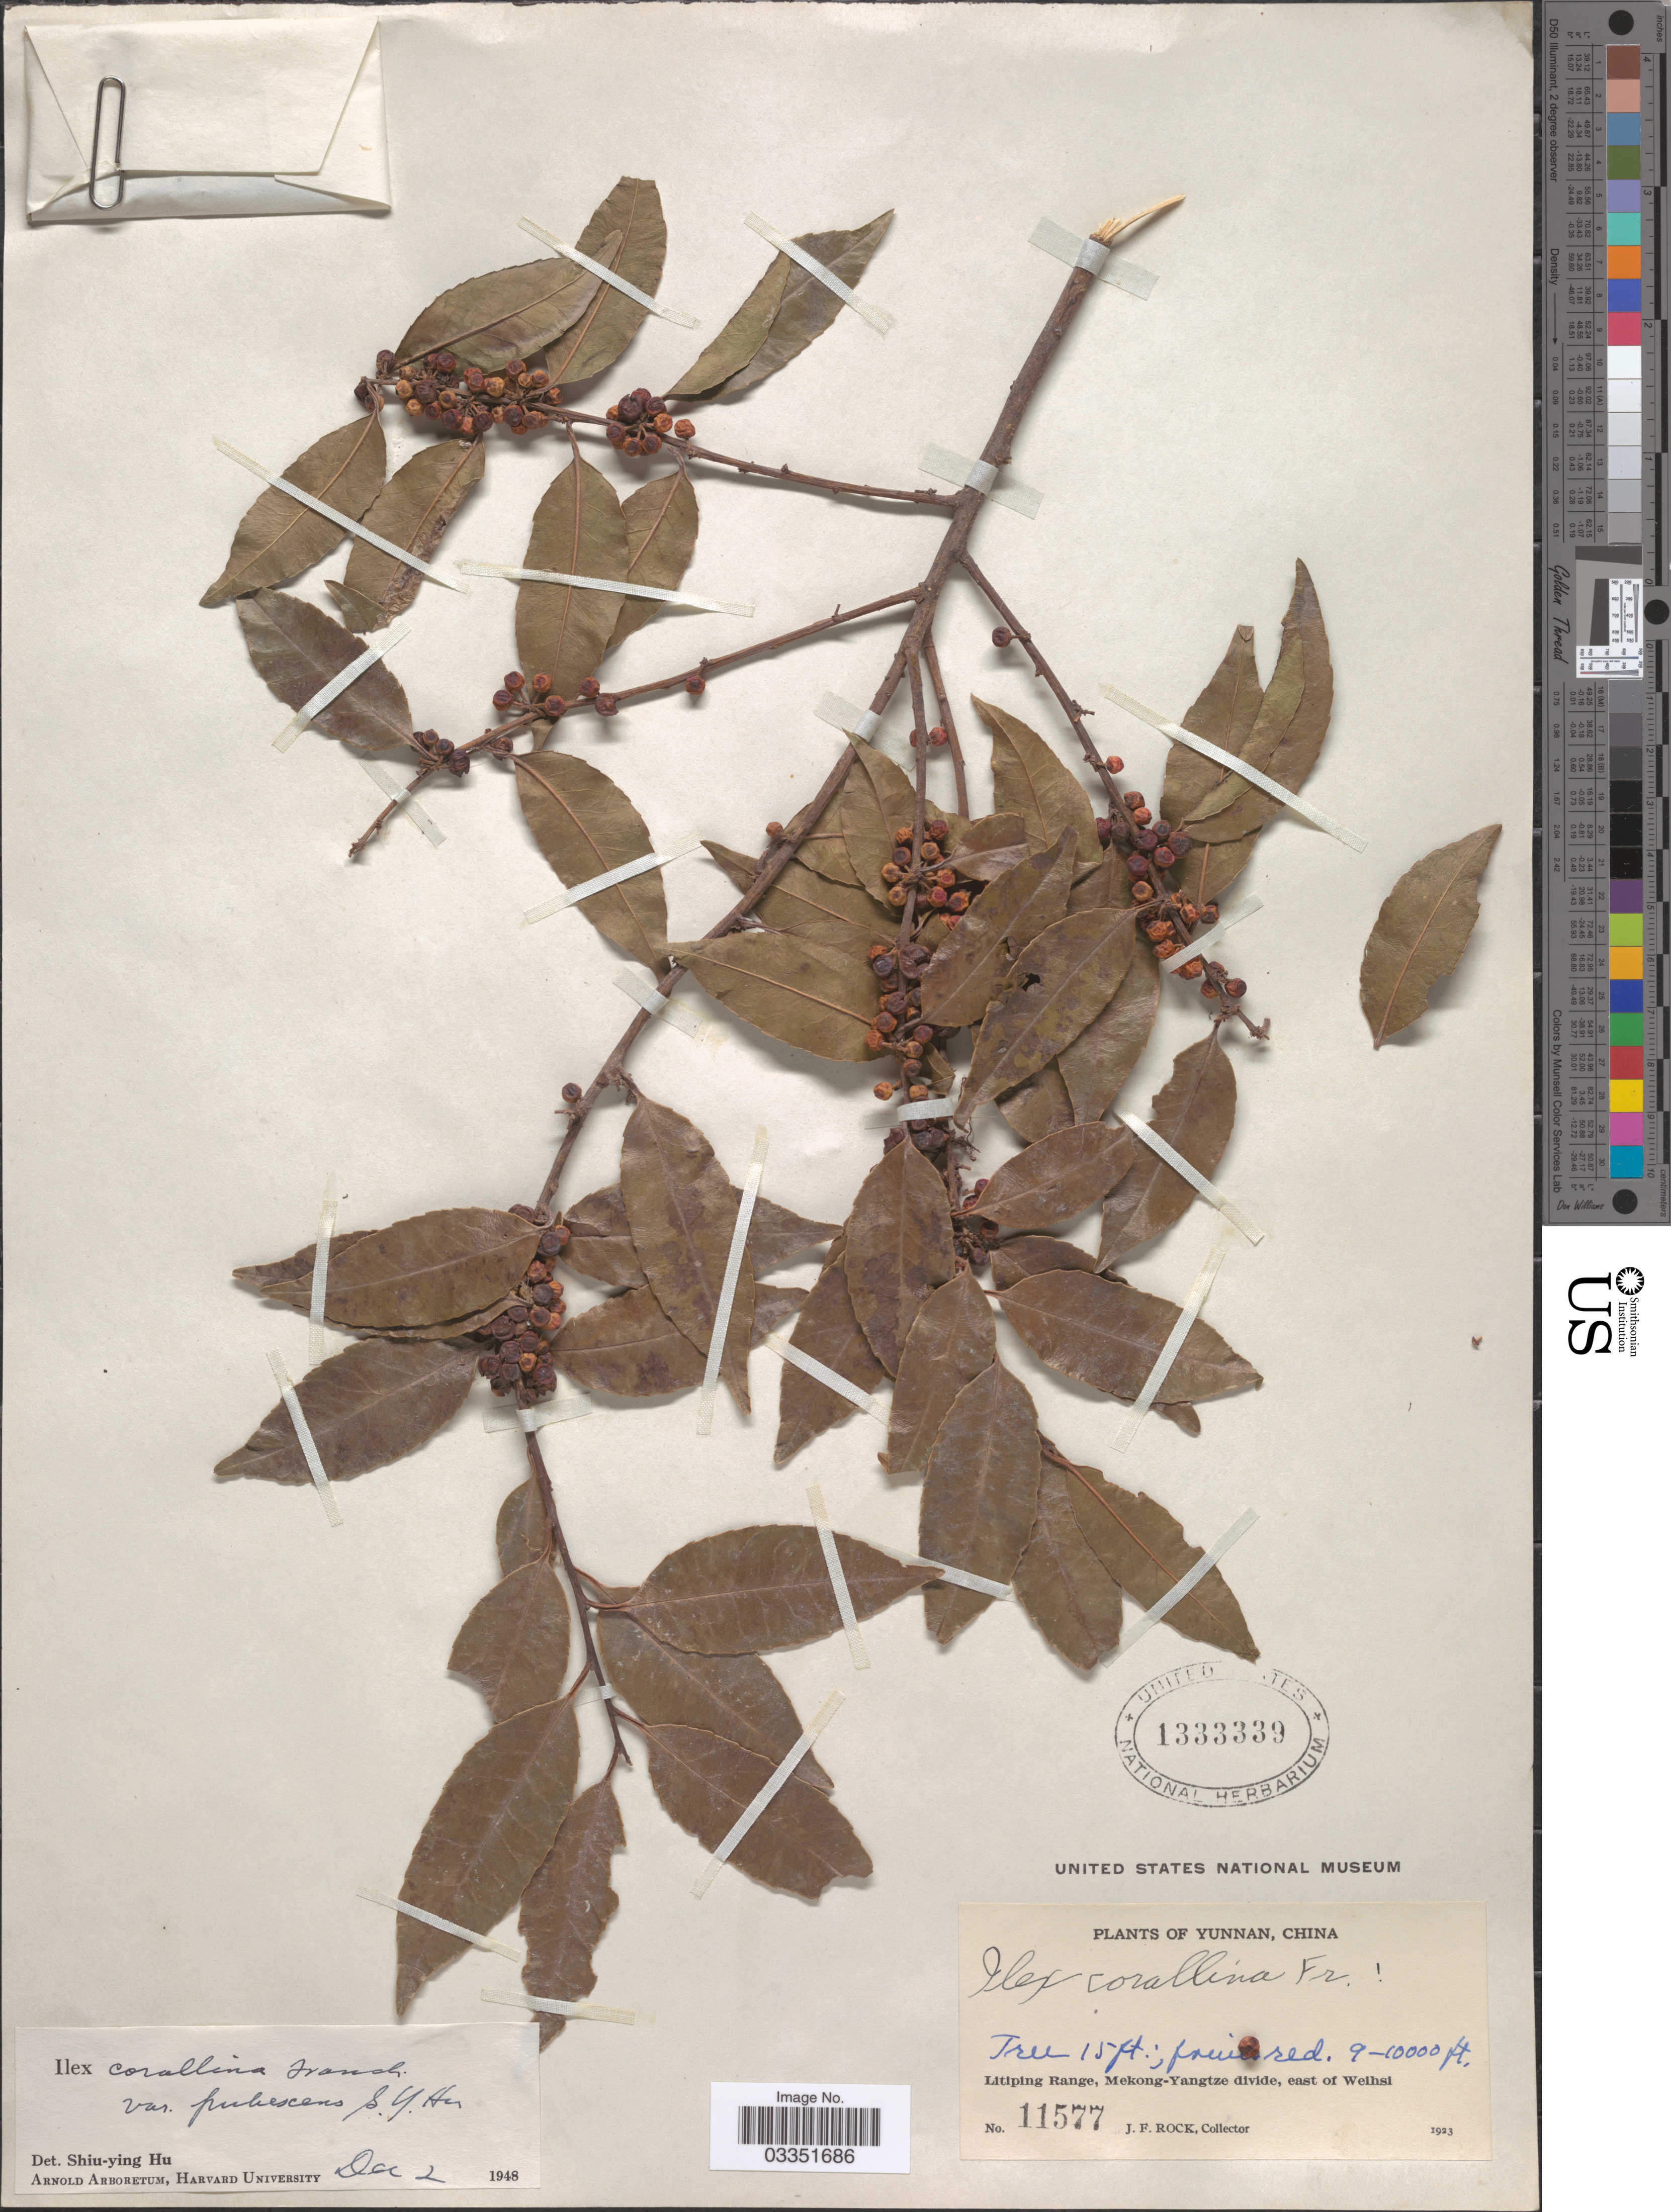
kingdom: Plantae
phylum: Tracheophyta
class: Magnoliopsida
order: Aquifoliales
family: Aquifoliaceae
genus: Ilex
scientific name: Ilex corallina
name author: Franch.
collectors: J. Rock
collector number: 11577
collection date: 1923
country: China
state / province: Yunnan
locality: Litiping Range, Mekong-Yangtze divide, east of Weihsi.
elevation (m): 2743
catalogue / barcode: US 1333339